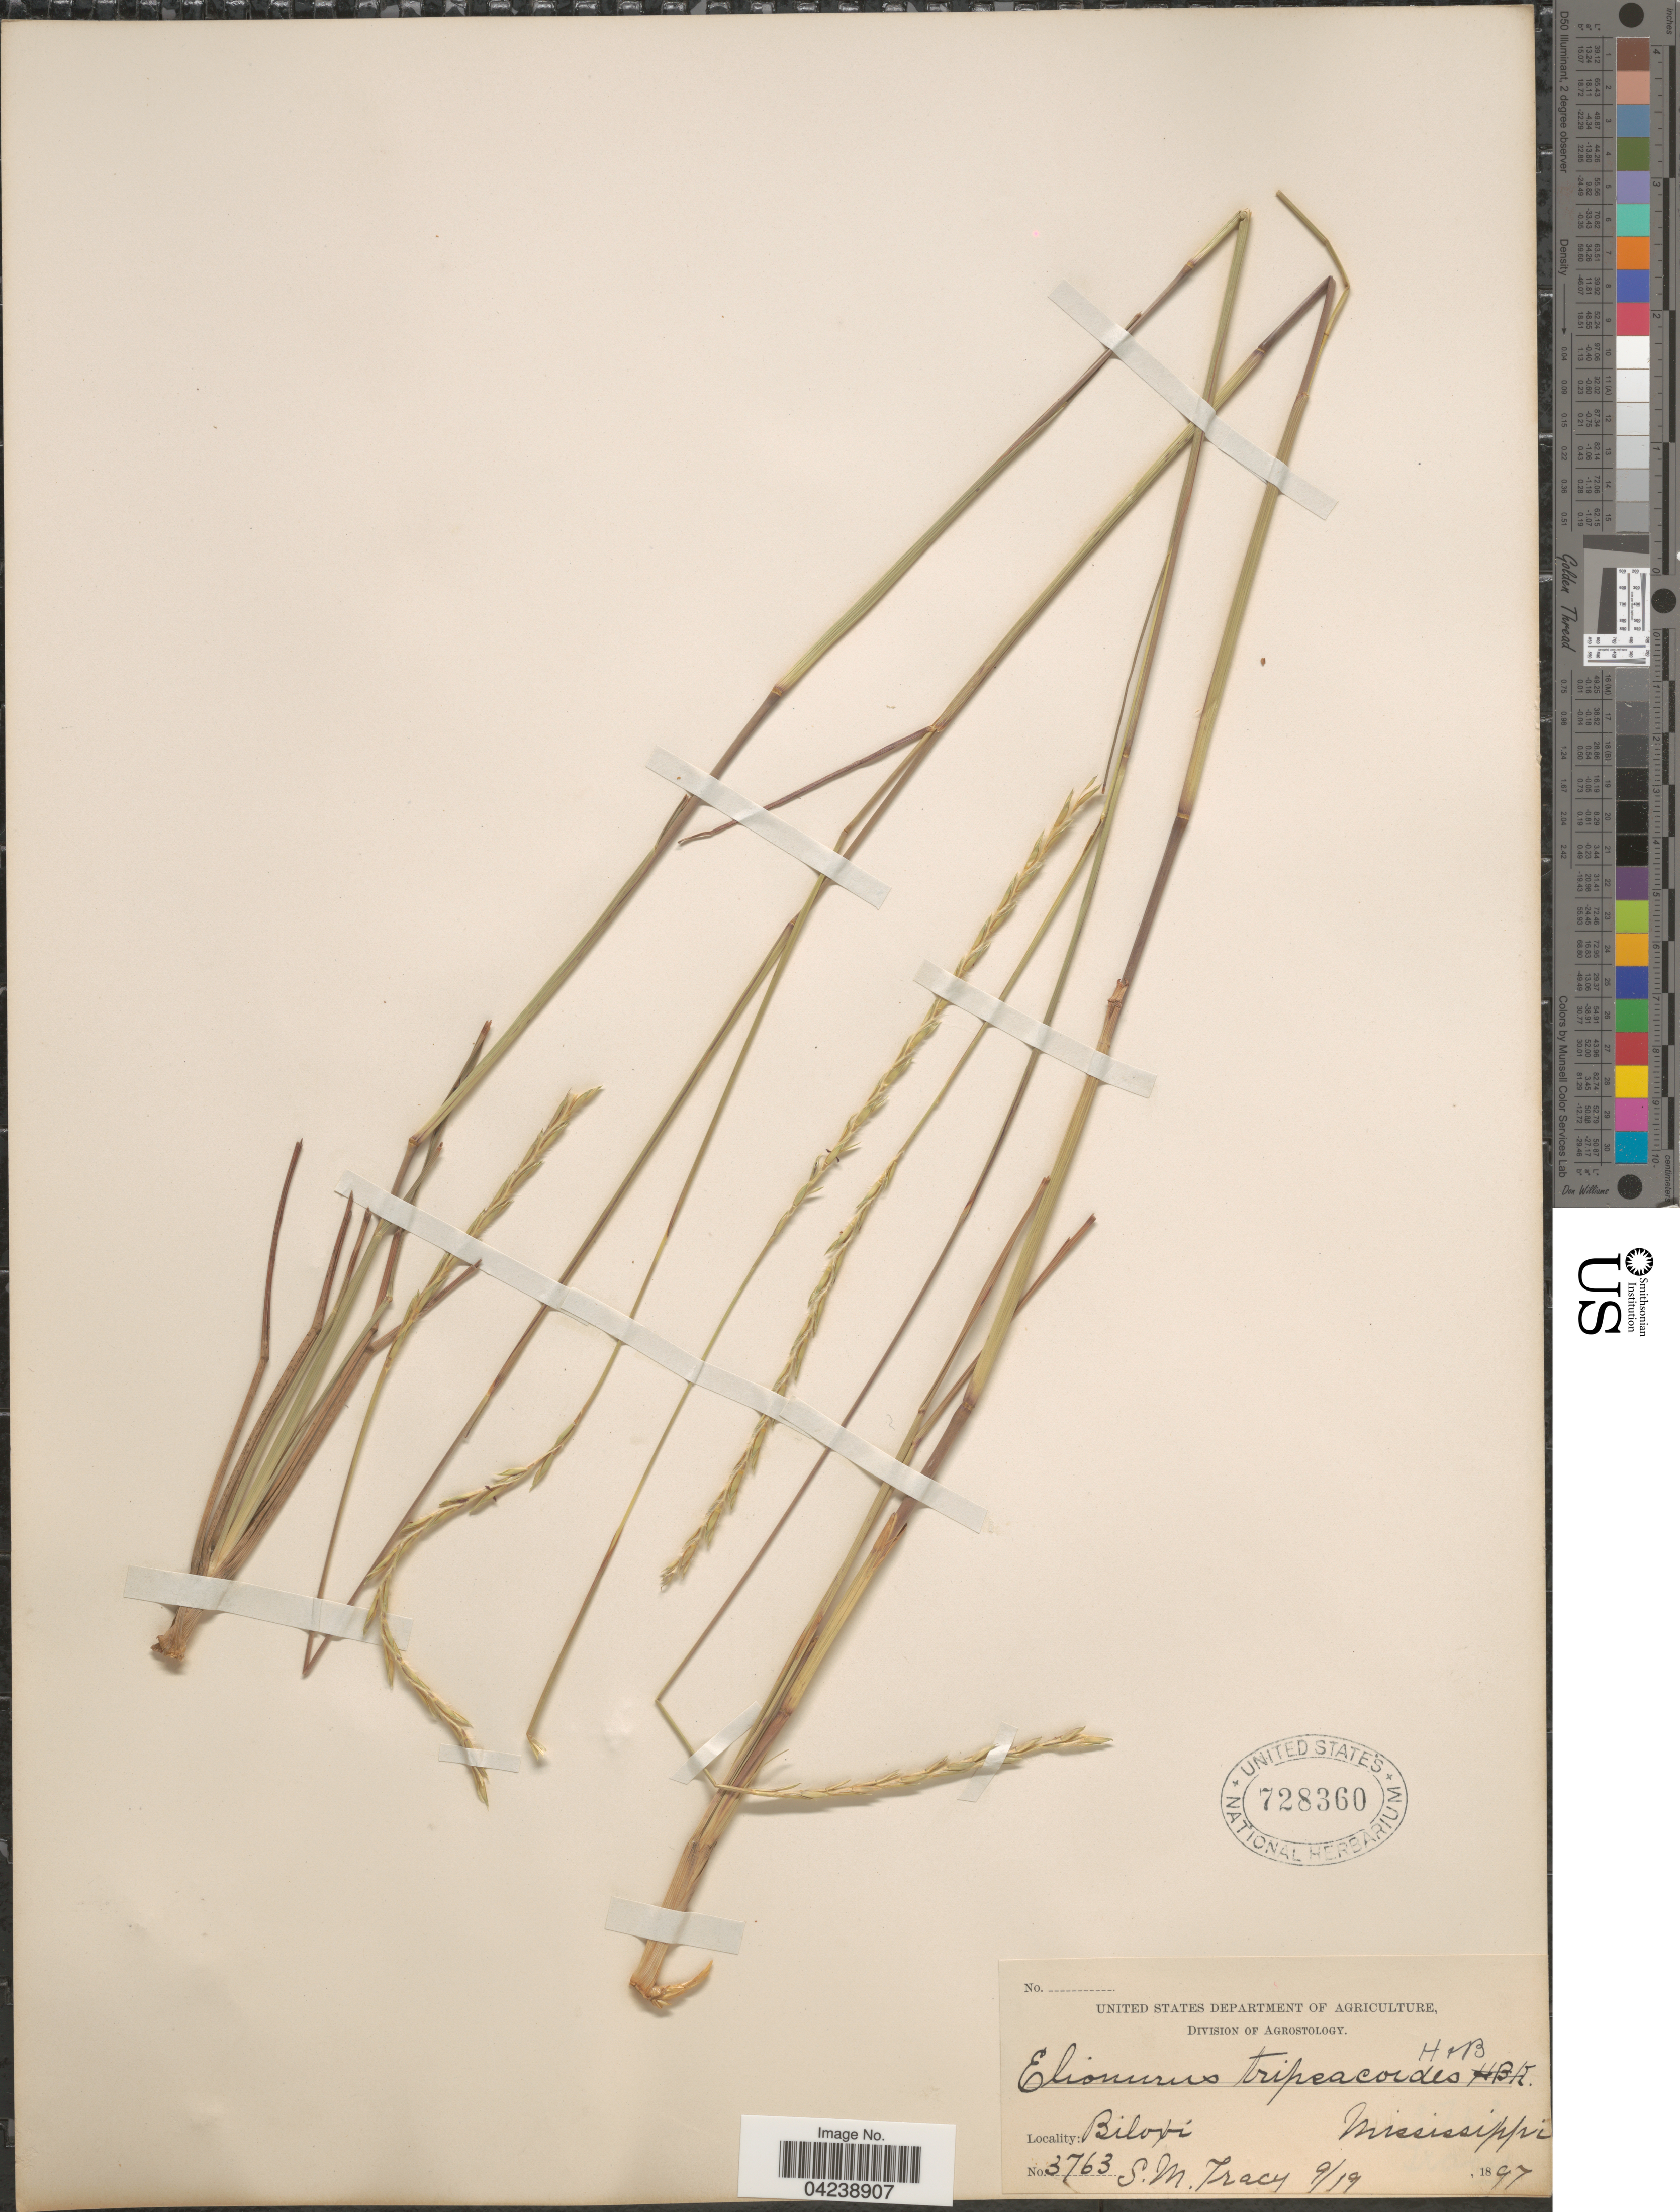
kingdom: Plantae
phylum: Tracheophyta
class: Liliopsida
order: Poales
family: Poaceae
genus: Elionurus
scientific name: Elionurus tripsacoides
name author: Humb. & Bonpl. ex Willd.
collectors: S. M. Tracy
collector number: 3763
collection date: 1897-09-19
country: United States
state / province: Mississippi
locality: Biloxi.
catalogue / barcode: US 728360